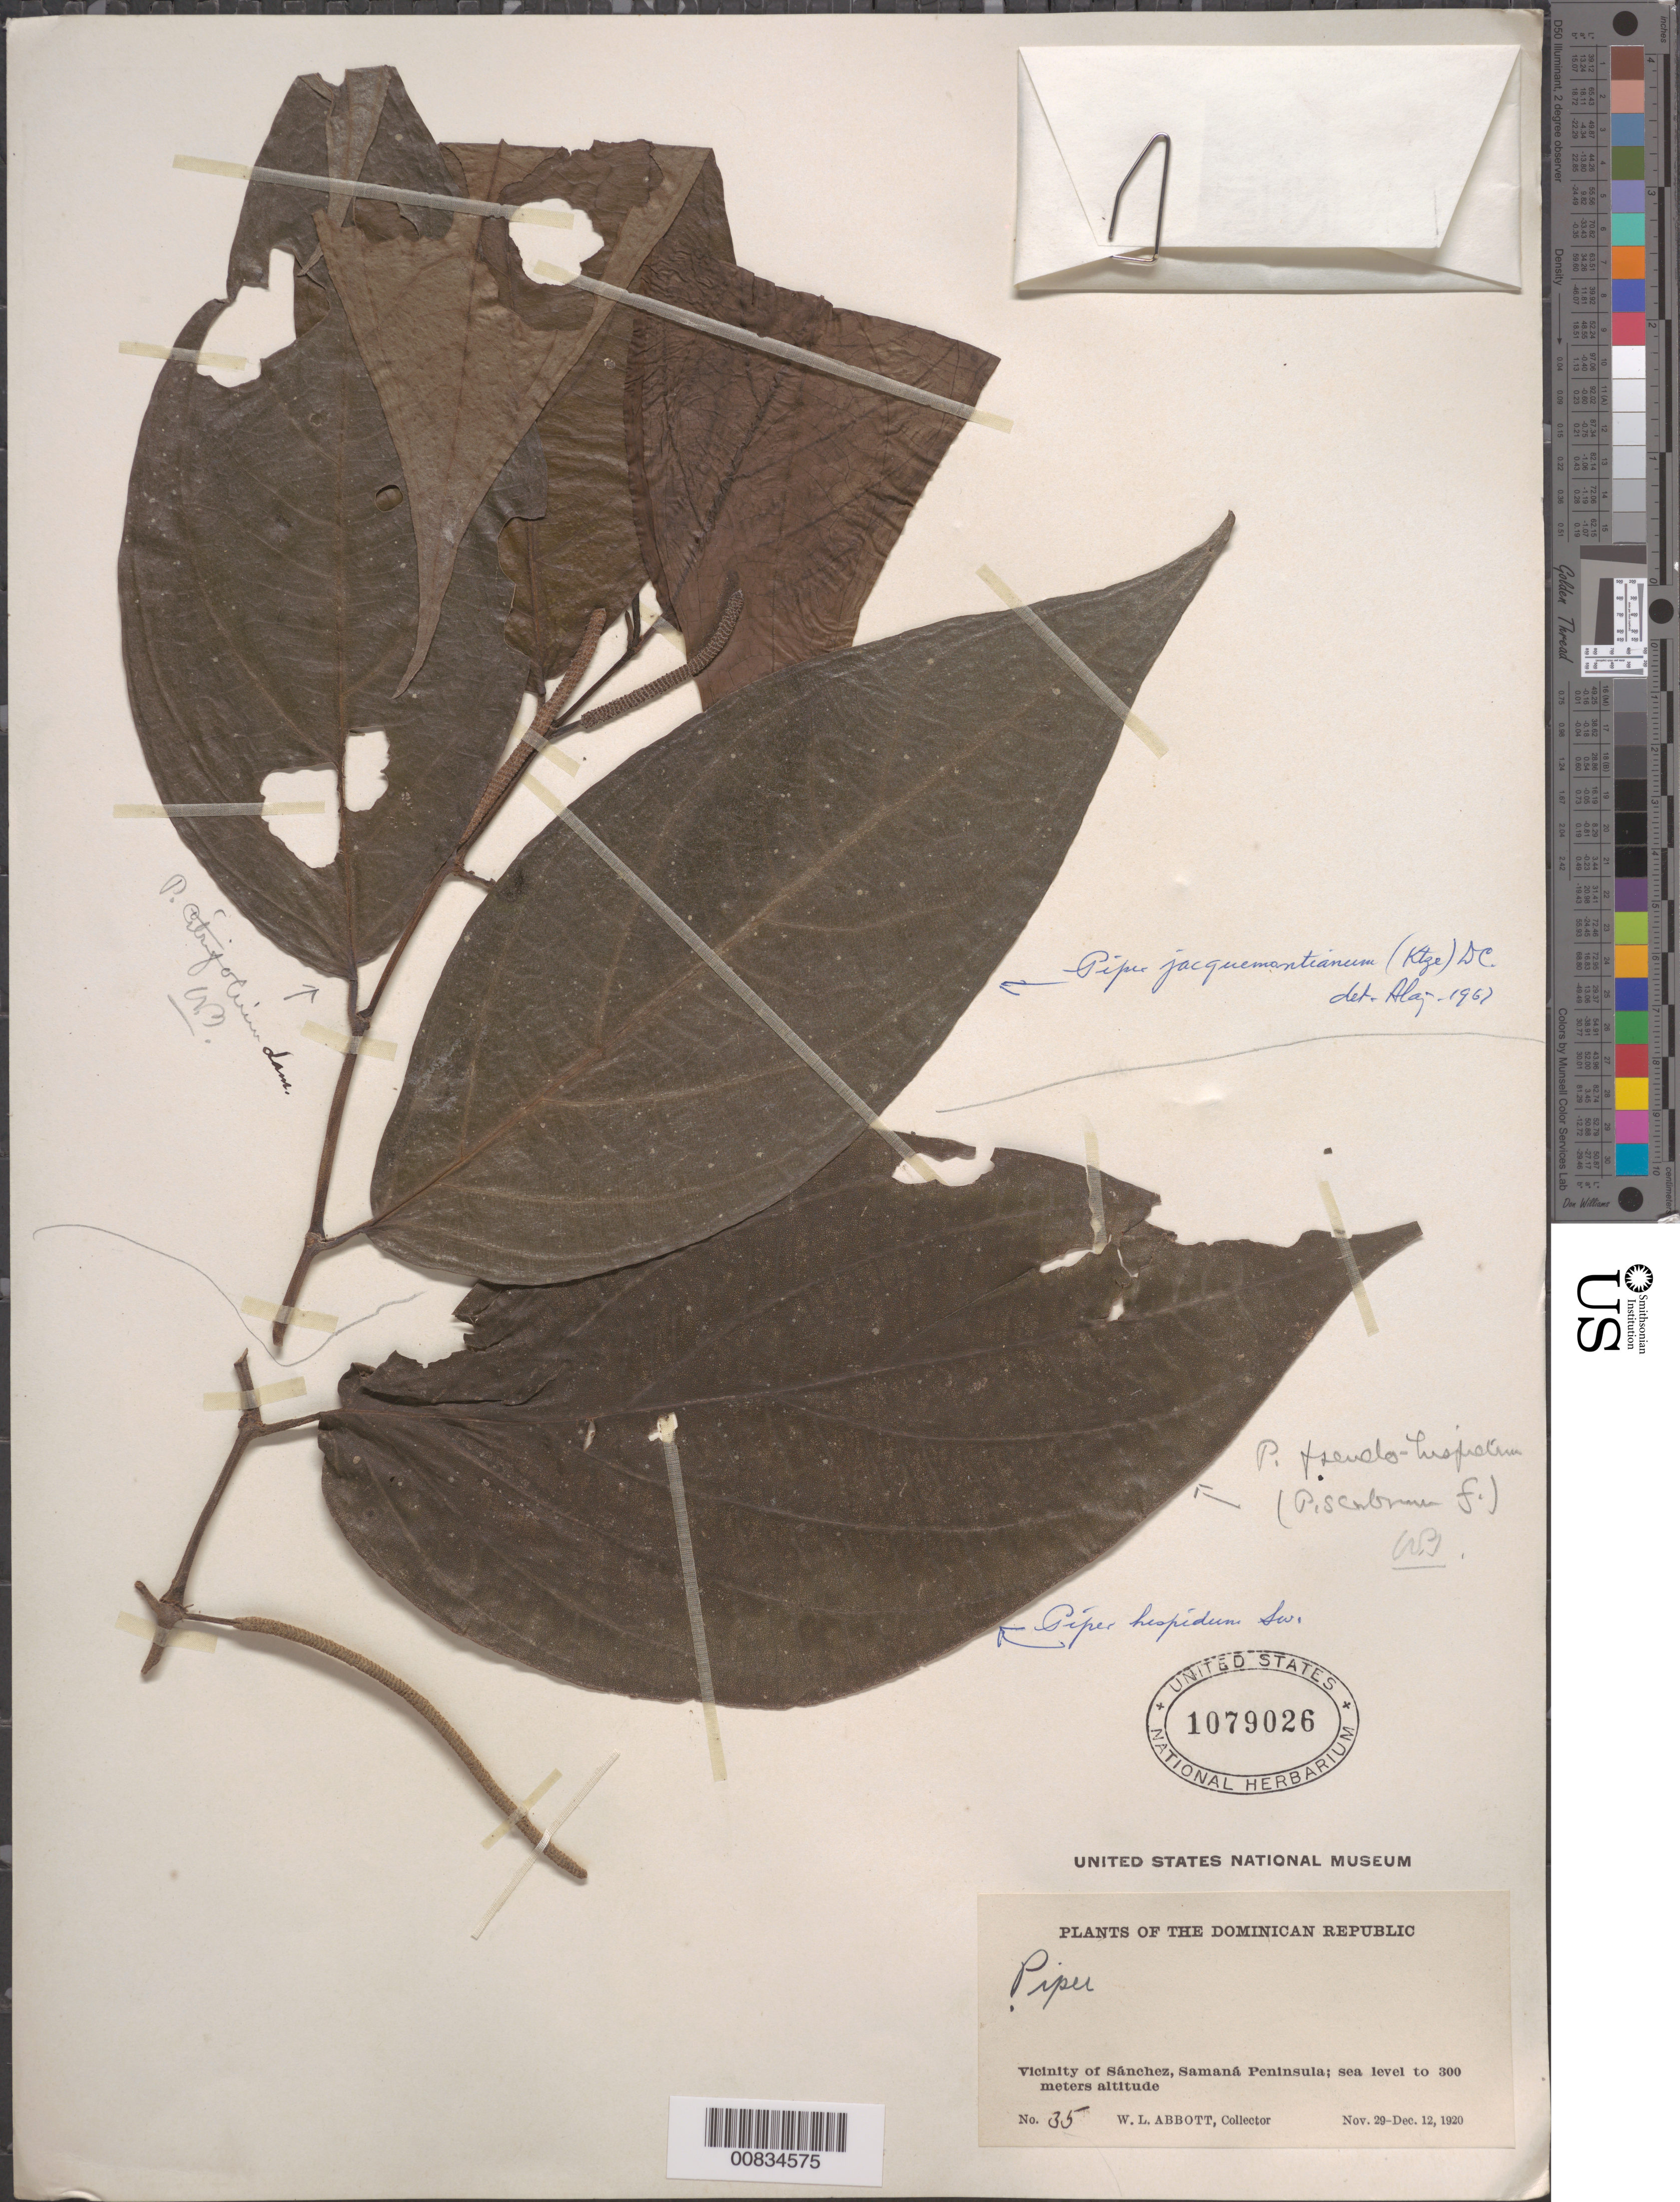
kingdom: Plantae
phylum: Tracheophyta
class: Magnoliopsida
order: Piperales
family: Piperaceae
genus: Piper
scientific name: Piper hispidum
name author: Sw.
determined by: Liogier, Alain H.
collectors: W. L. Abbott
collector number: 35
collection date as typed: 29 Nov 1920 to 12 Dec 1920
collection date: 1920-11-29/1920-12-12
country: Dominican Republic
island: Hispaniola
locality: Vicinity of Sánchez, Samaná Península.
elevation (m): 0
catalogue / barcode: US 1079026